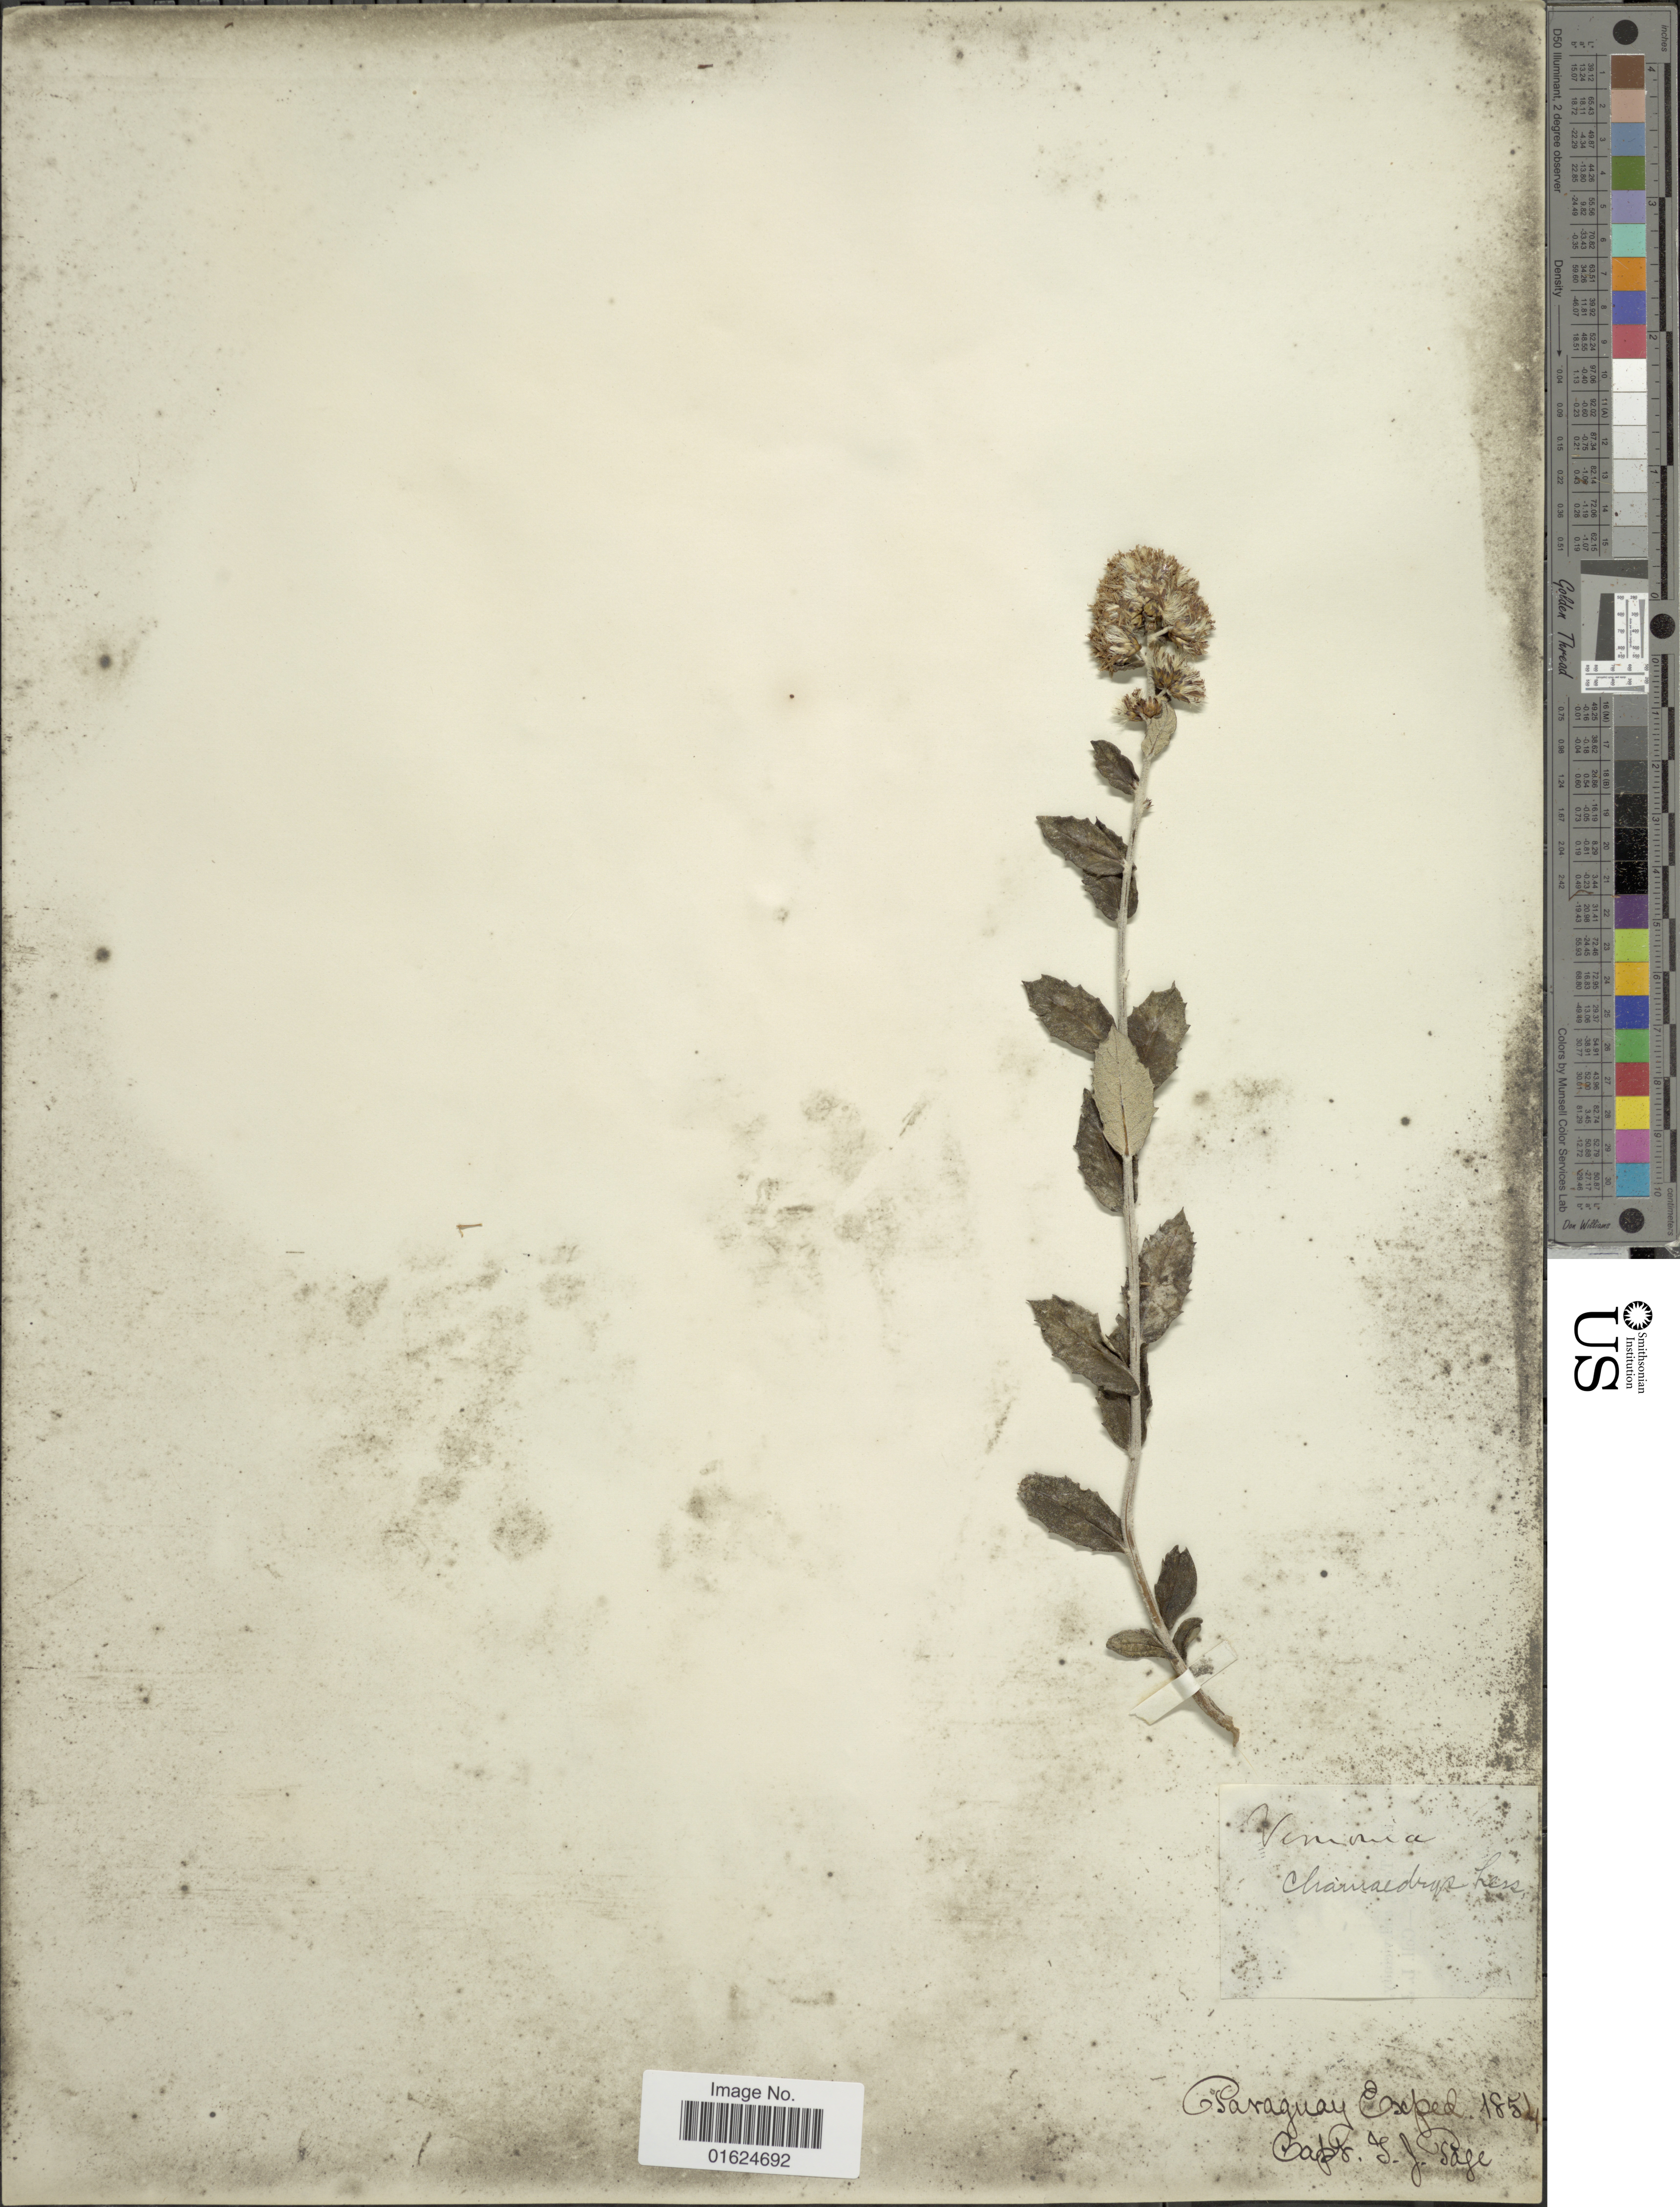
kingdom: Plantae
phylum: Tracheophyta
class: Magnoliopsida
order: Asterales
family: Asteraceae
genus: Vernonanthura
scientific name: Vernonanthura chamaedrys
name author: (Less.) H. Rob.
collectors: T. J. Page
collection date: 1854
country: Paraguay